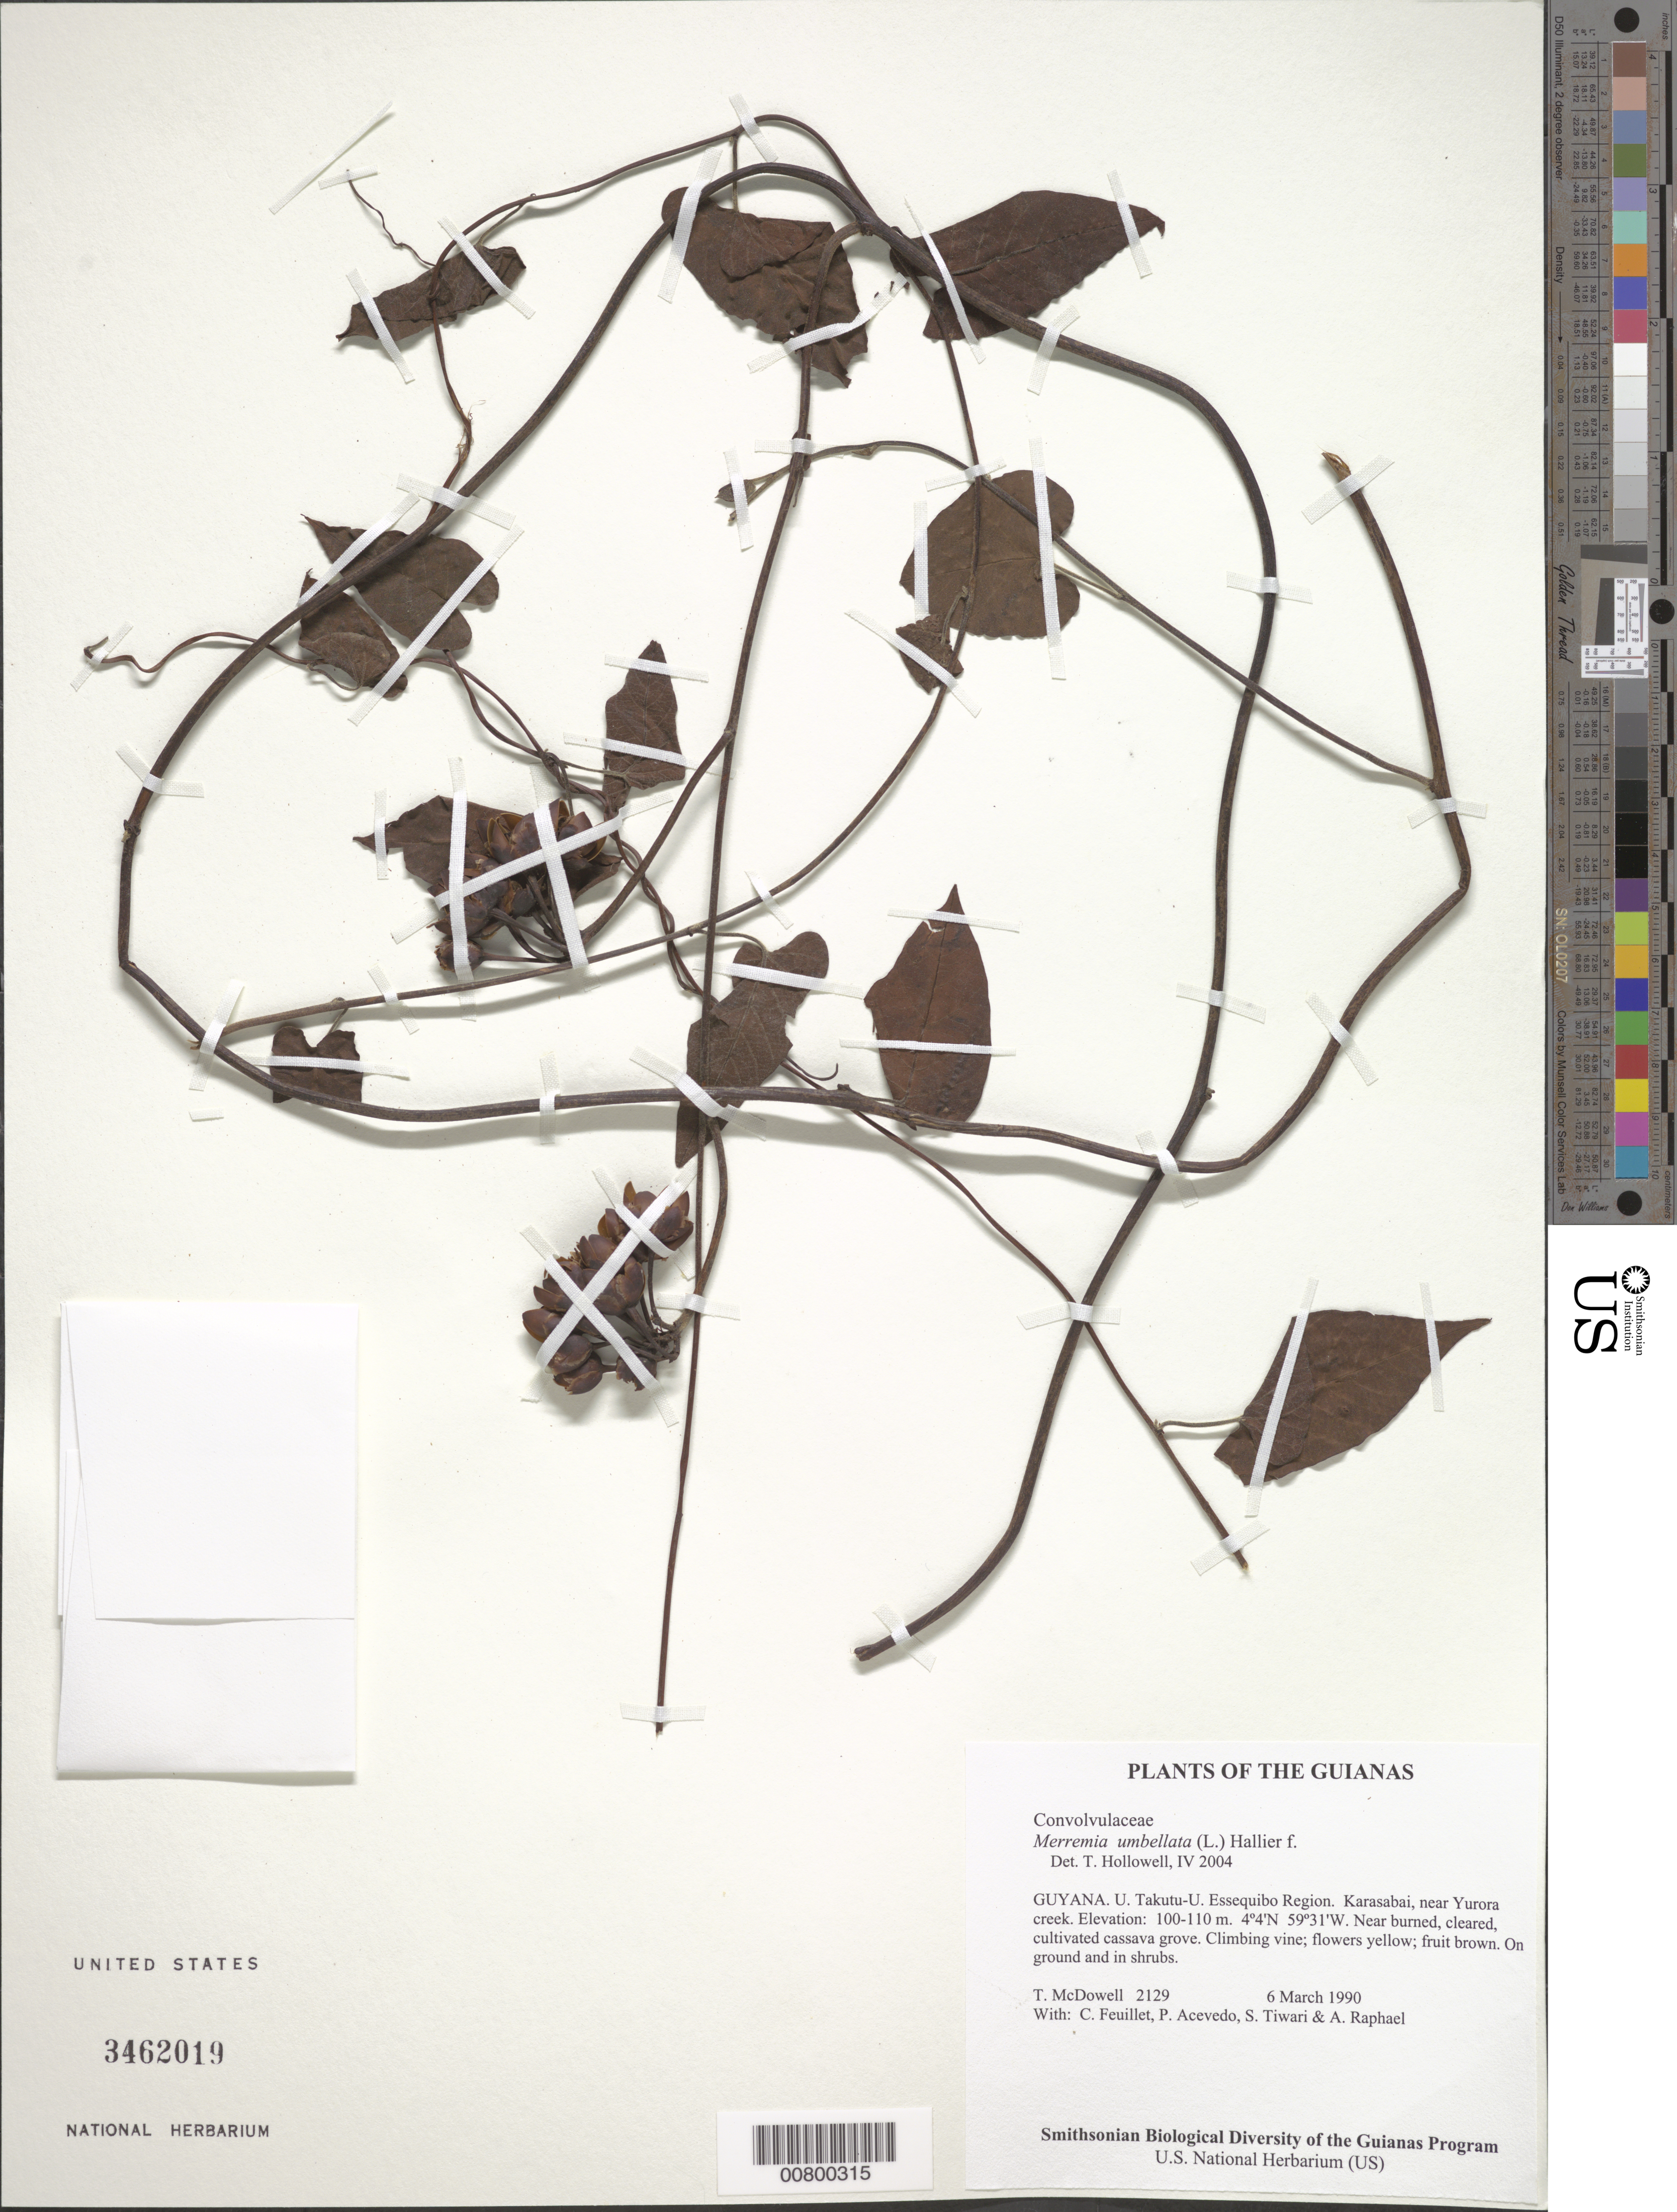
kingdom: Plantae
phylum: Tracheophyta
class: Magnoliopsida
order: Solanales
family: Convolvulaceae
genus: Camonea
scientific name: Camonea umbellata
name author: (L.) A. R. Simões & Staples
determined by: Strong, Mark T., (BOT), Smithsonian Institution - National Museum of Natural History (UNITED STATES)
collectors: T. McDowell, C. Feuillet, P. Acevedo-Rodr., S. Tiwari & A. Raphael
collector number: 2129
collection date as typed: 6 March 1990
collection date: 1990-03-06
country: Guyana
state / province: U. Takutu-U. Essequibo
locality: Karasabai, near Yurora creek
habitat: Near burned, cleared, cultivated cassava grove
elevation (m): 100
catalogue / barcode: US 3462019